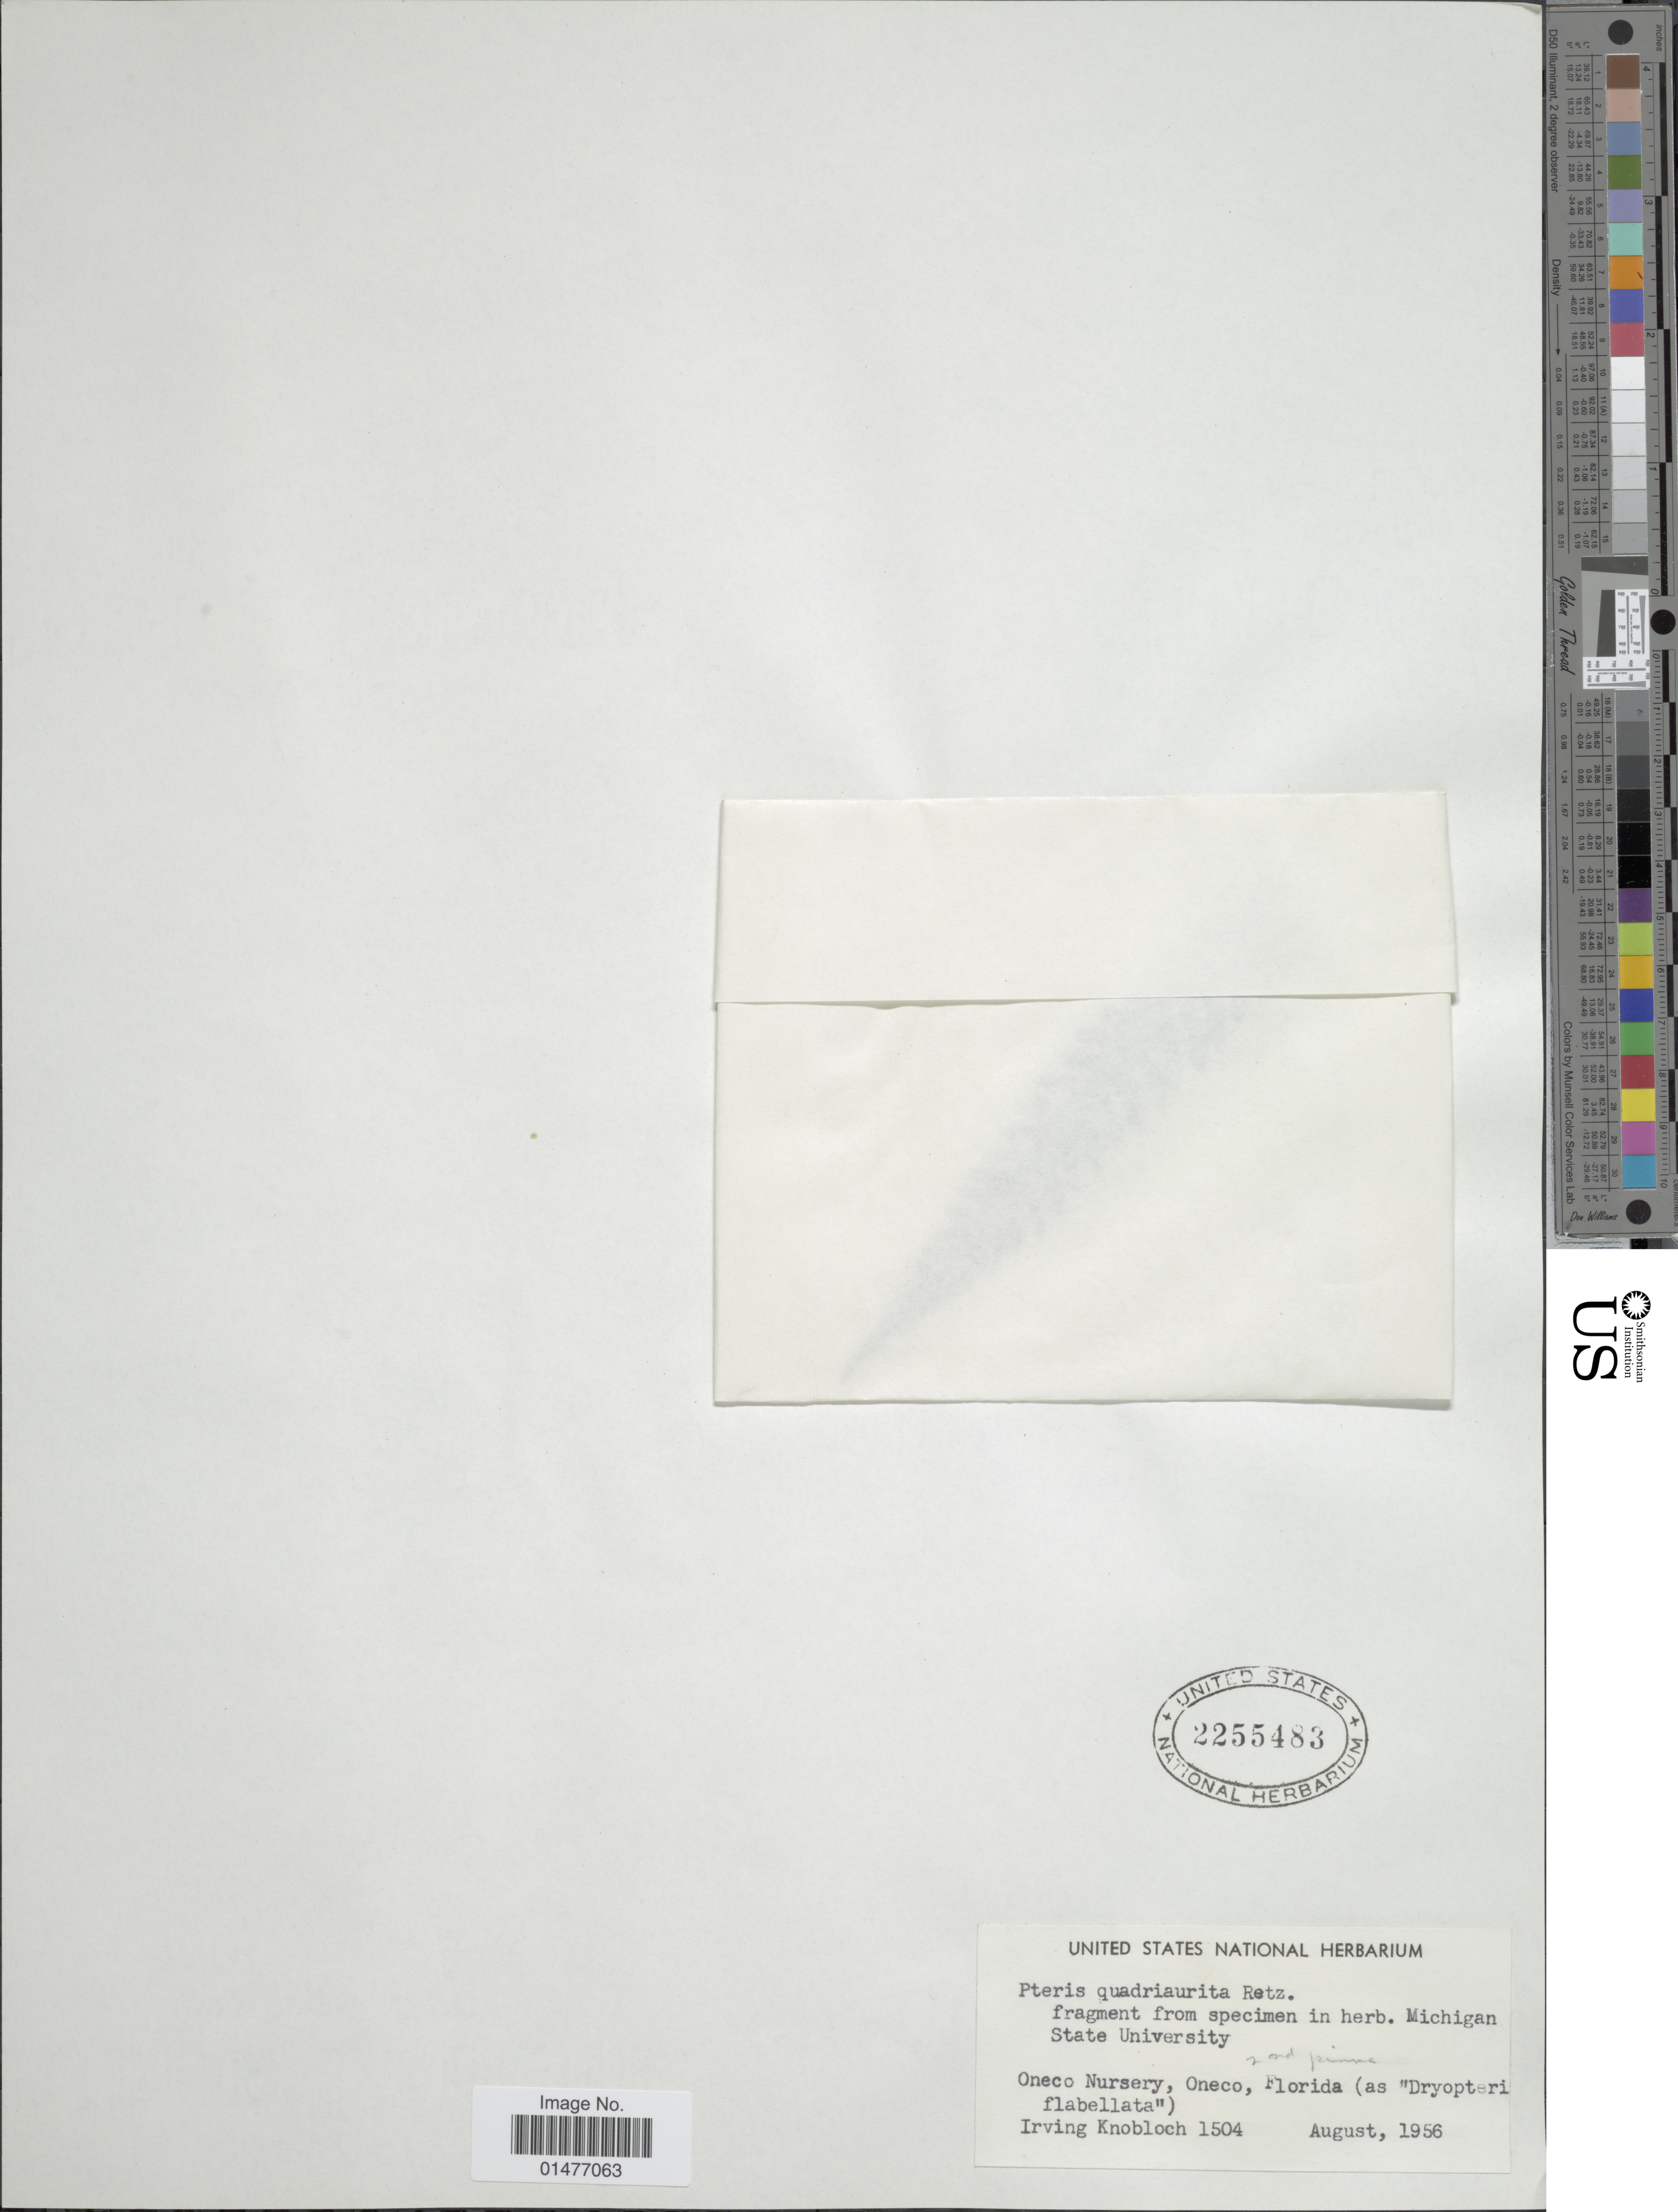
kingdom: Plantae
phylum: Tracheophyta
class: Polypodiopsida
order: Polypodiales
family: Pteridaceae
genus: Pteris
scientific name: Pteris quadriaurita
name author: Retz.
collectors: I. W. Knobloch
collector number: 1504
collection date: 1956-08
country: United States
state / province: Florida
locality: Oneco Nursery, Oneco, Florida (as "Dryopeteri flabellata")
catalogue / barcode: US 2255483